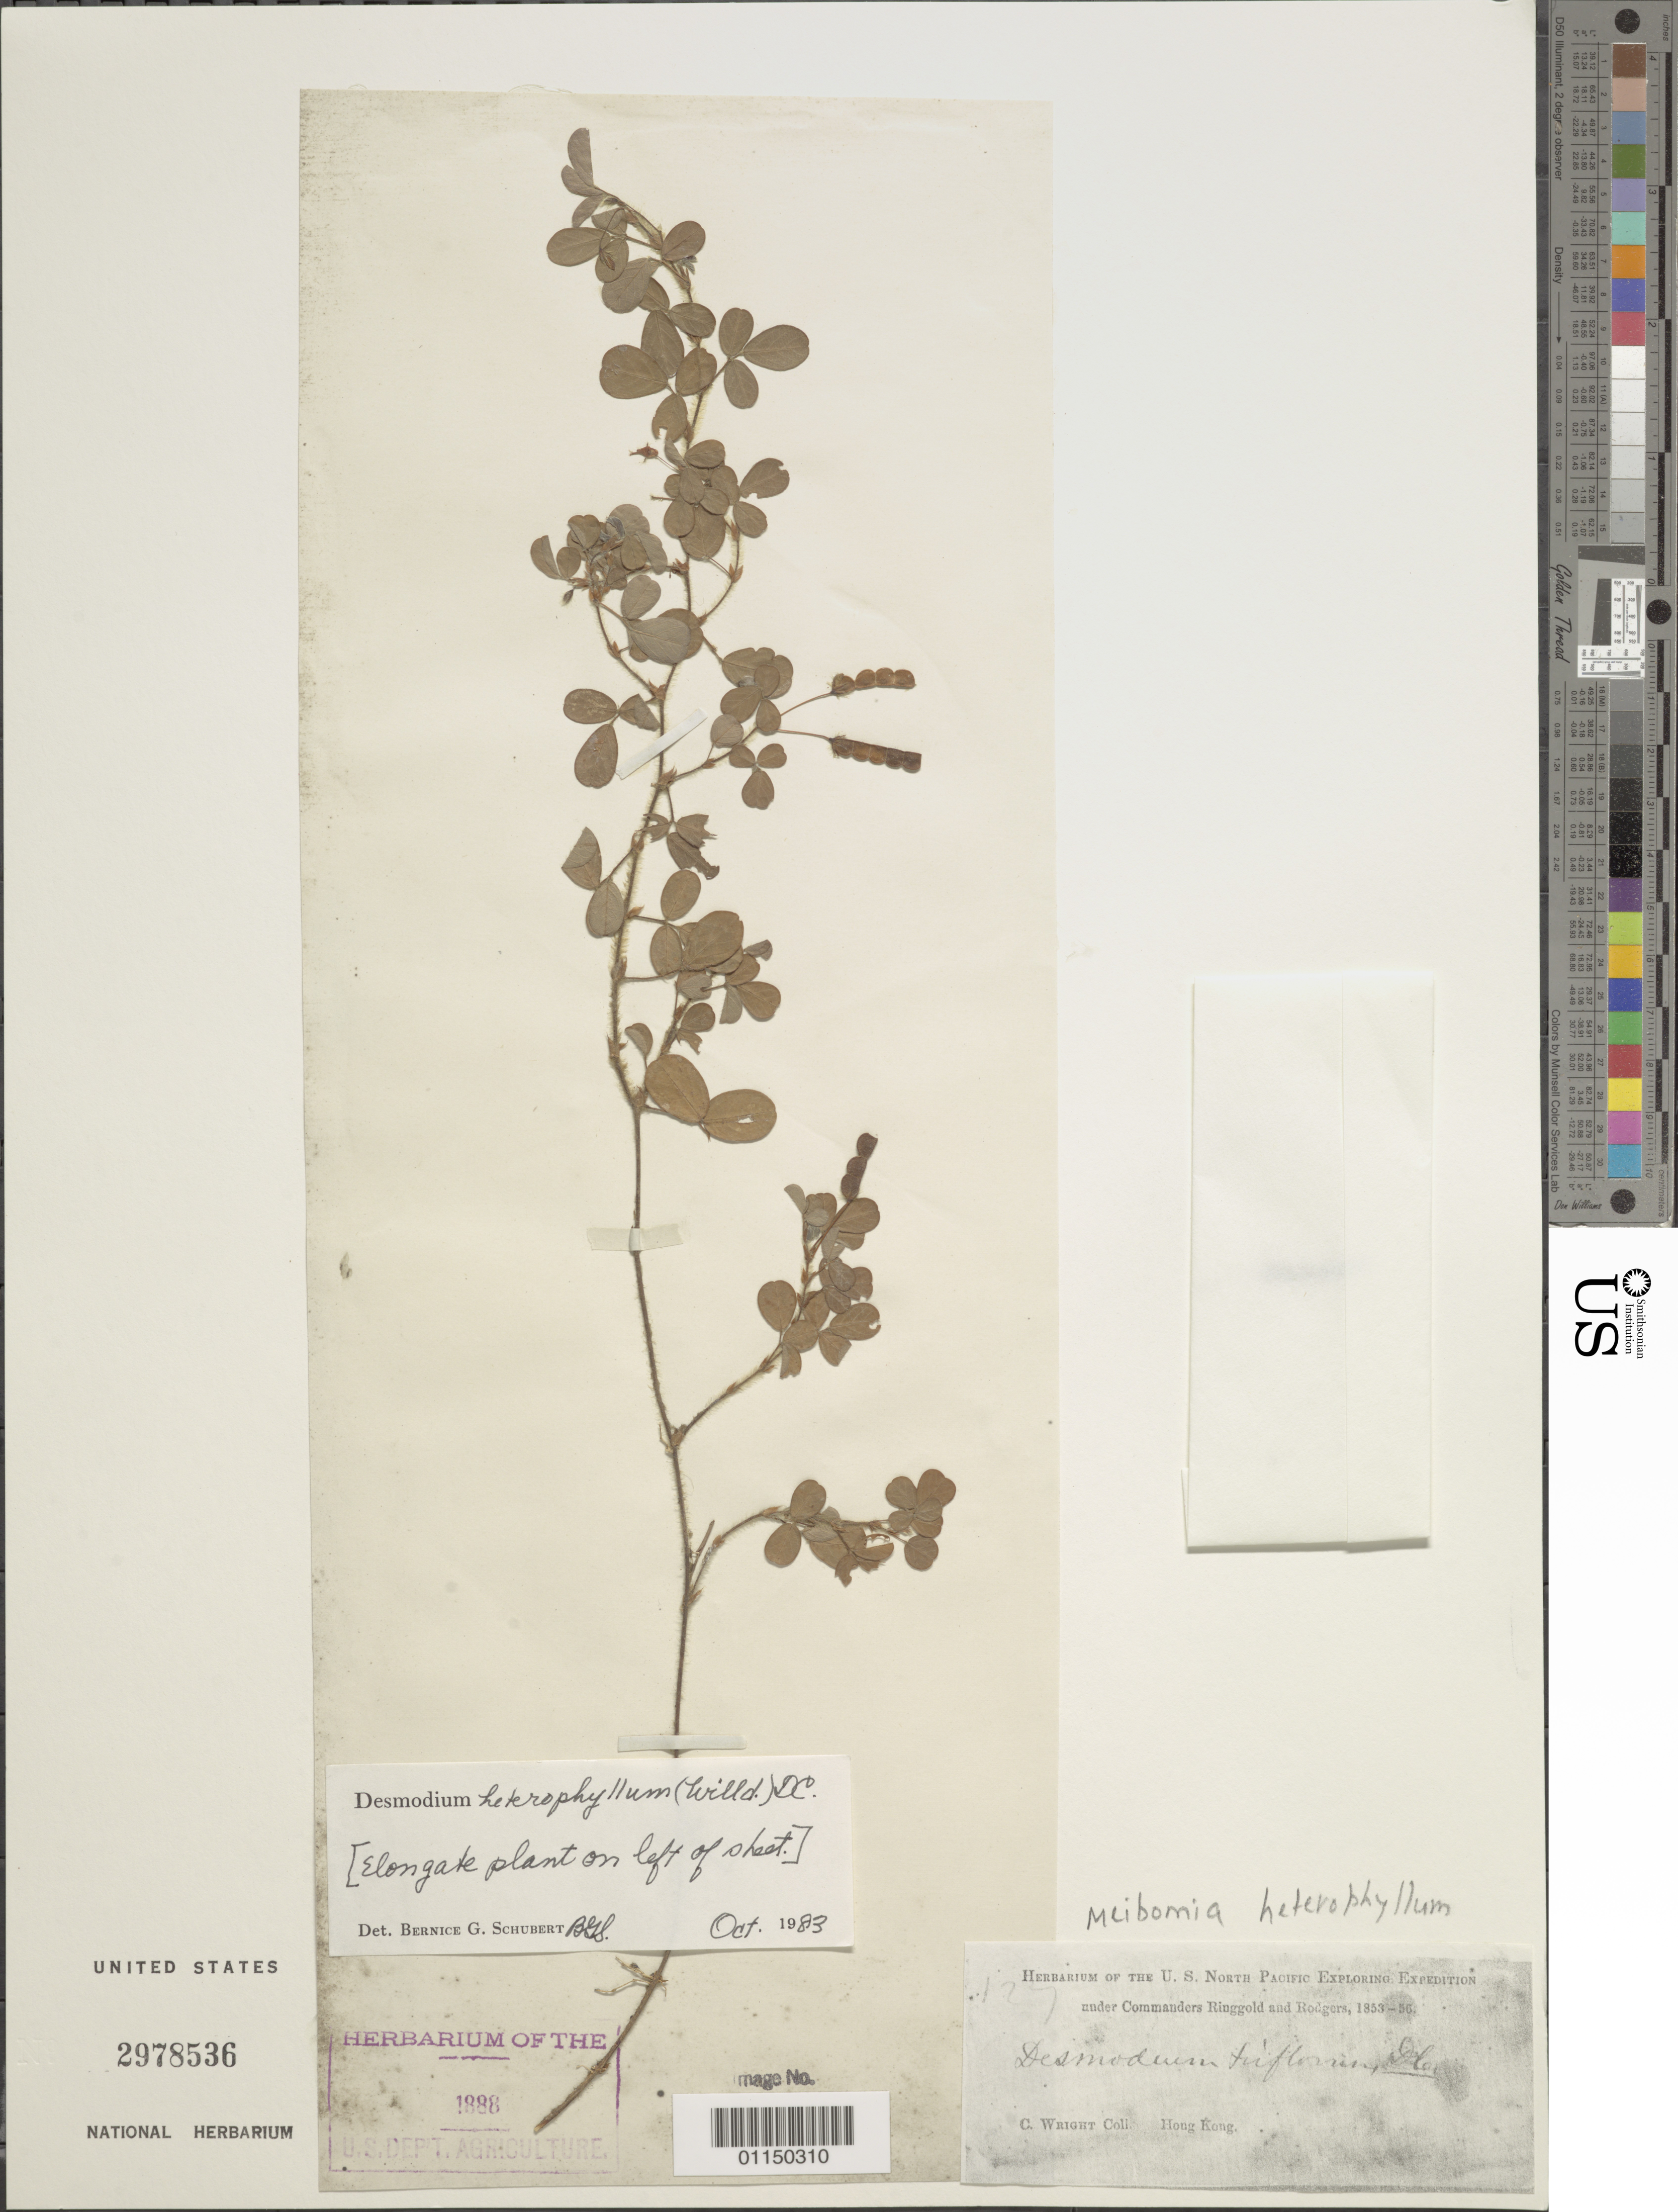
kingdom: Plantae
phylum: Tracheophyta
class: Magnoliopsida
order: Fabales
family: Fabaceae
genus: Grona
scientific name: Grona heterophylla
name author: (Willd.) H. Ohashi & K. Ohashi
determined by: Strong, Mark T., (BOT), Smithsonian Institution - National Museum of Natural History (UNITED STATES)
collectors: C. Wright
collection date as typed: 1853 to -- -- 1856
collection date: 1853/1856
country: China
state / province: Hong Kong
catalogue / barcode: US 2978536